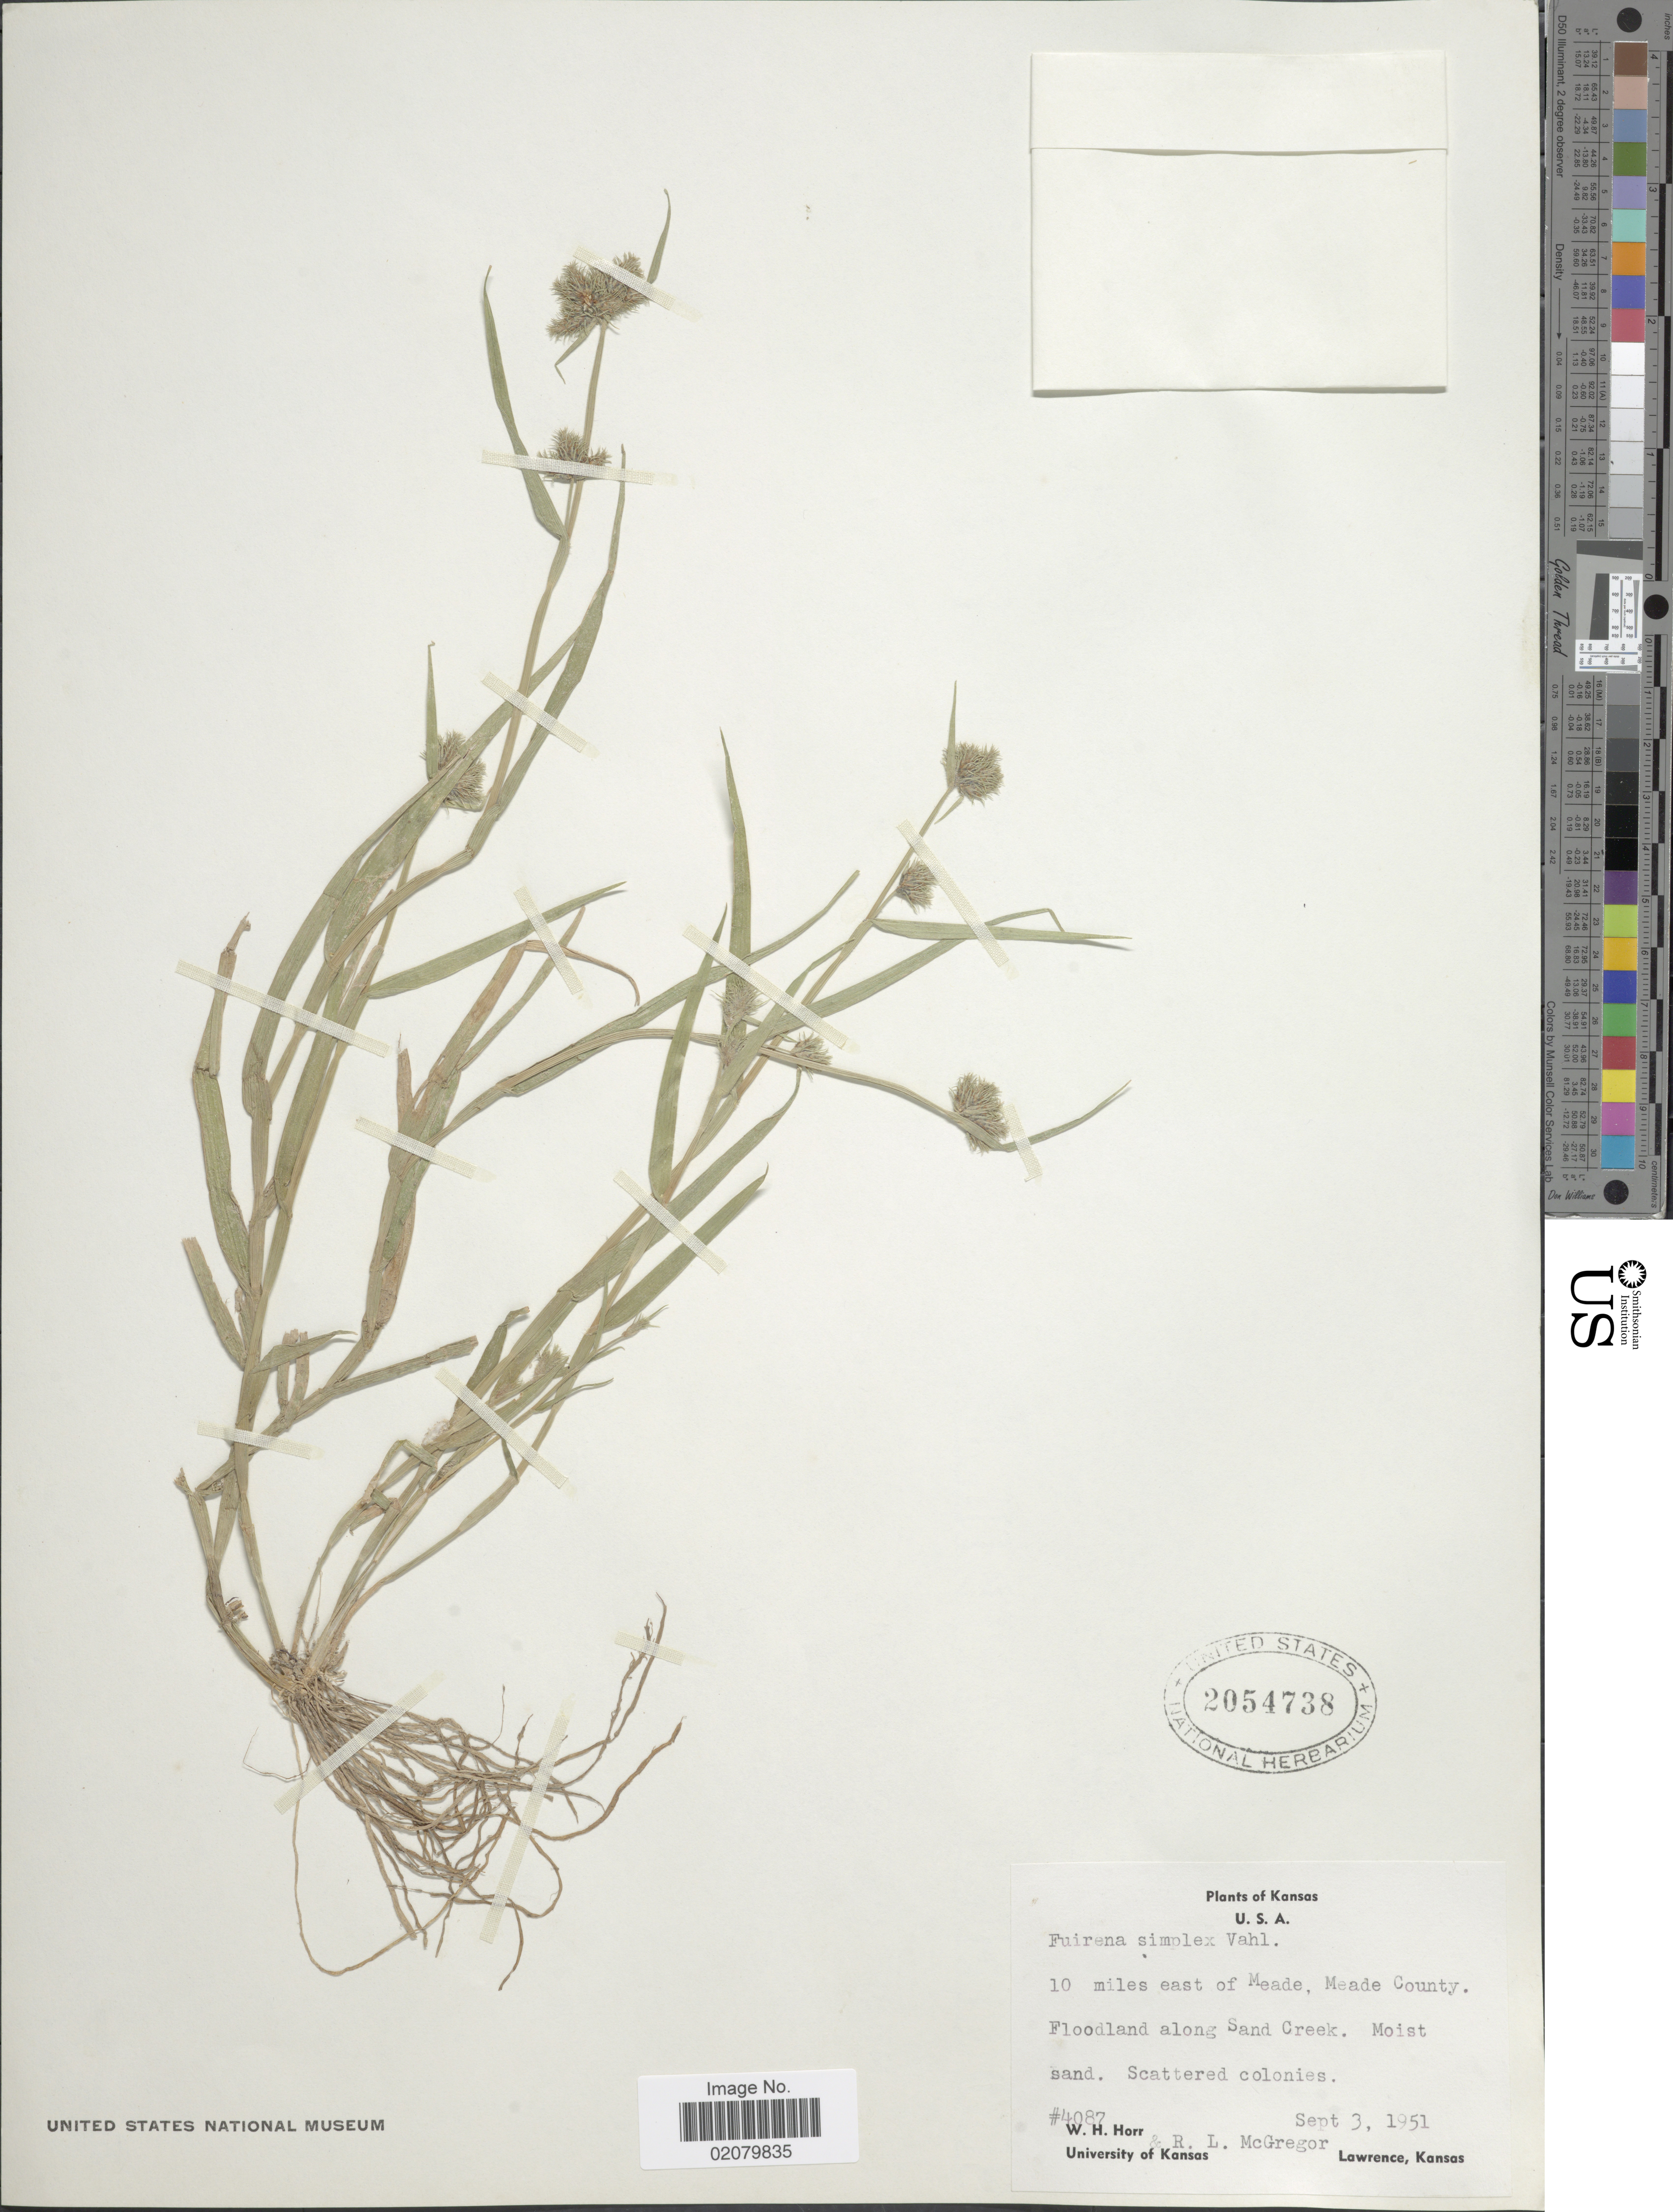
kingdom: Plantae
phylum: Tracheophyta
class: Liliopsida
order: Poales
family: Cyperaceae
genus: Fuirena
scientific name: Fuirena simplex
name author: Vahl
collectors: R. McGregor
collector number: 4087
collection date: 1951-09-03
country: United States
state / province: Kansas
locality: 10 miles east of Meade, Meade County, Floodland along Sand Creek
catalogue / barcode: US 2054738